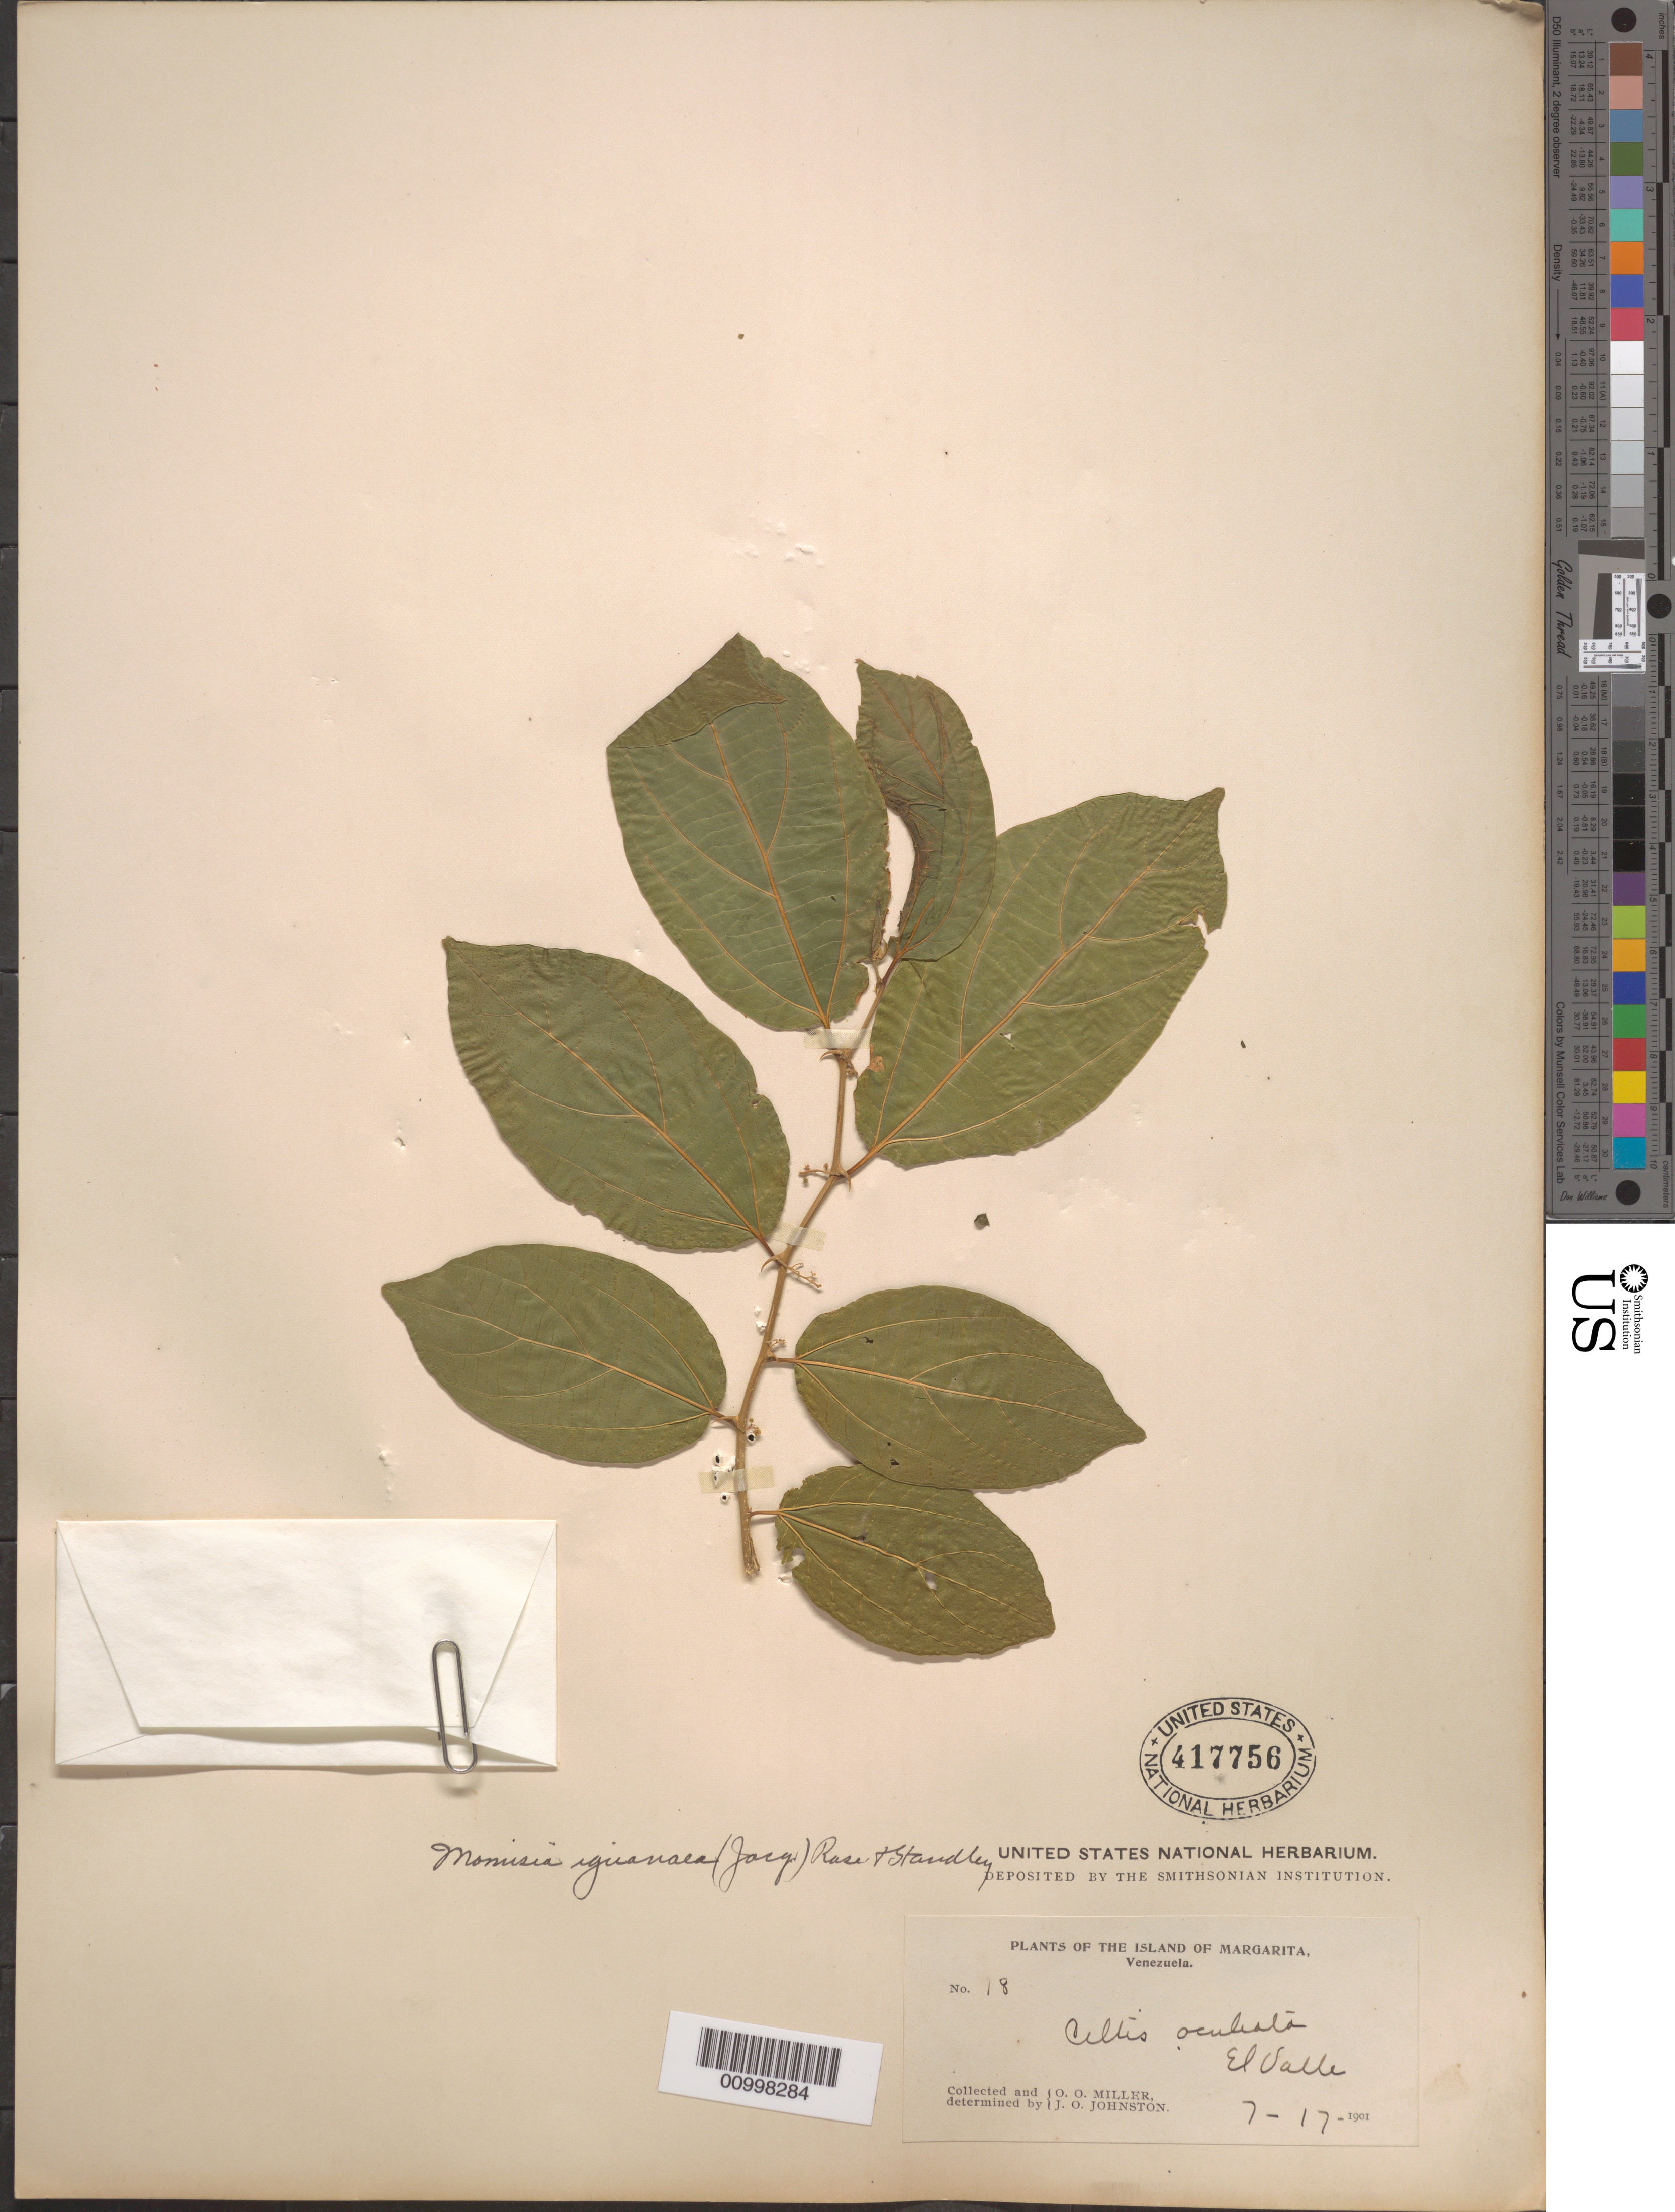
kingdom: Plantae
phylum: Tracheophyta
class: Magnoliopsida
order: Rosales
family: Cannabaceae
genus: Celtis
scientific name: Celtis iguanaea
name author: (Jacq.) Sarg.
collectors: O. O. Miller & J. Johnston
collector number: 18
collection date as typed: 17 Jul 1901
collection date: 1901-07-17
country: Venezuela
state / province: Nueva Esparta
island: Margarita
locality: El Valle.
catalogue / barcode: US 417756